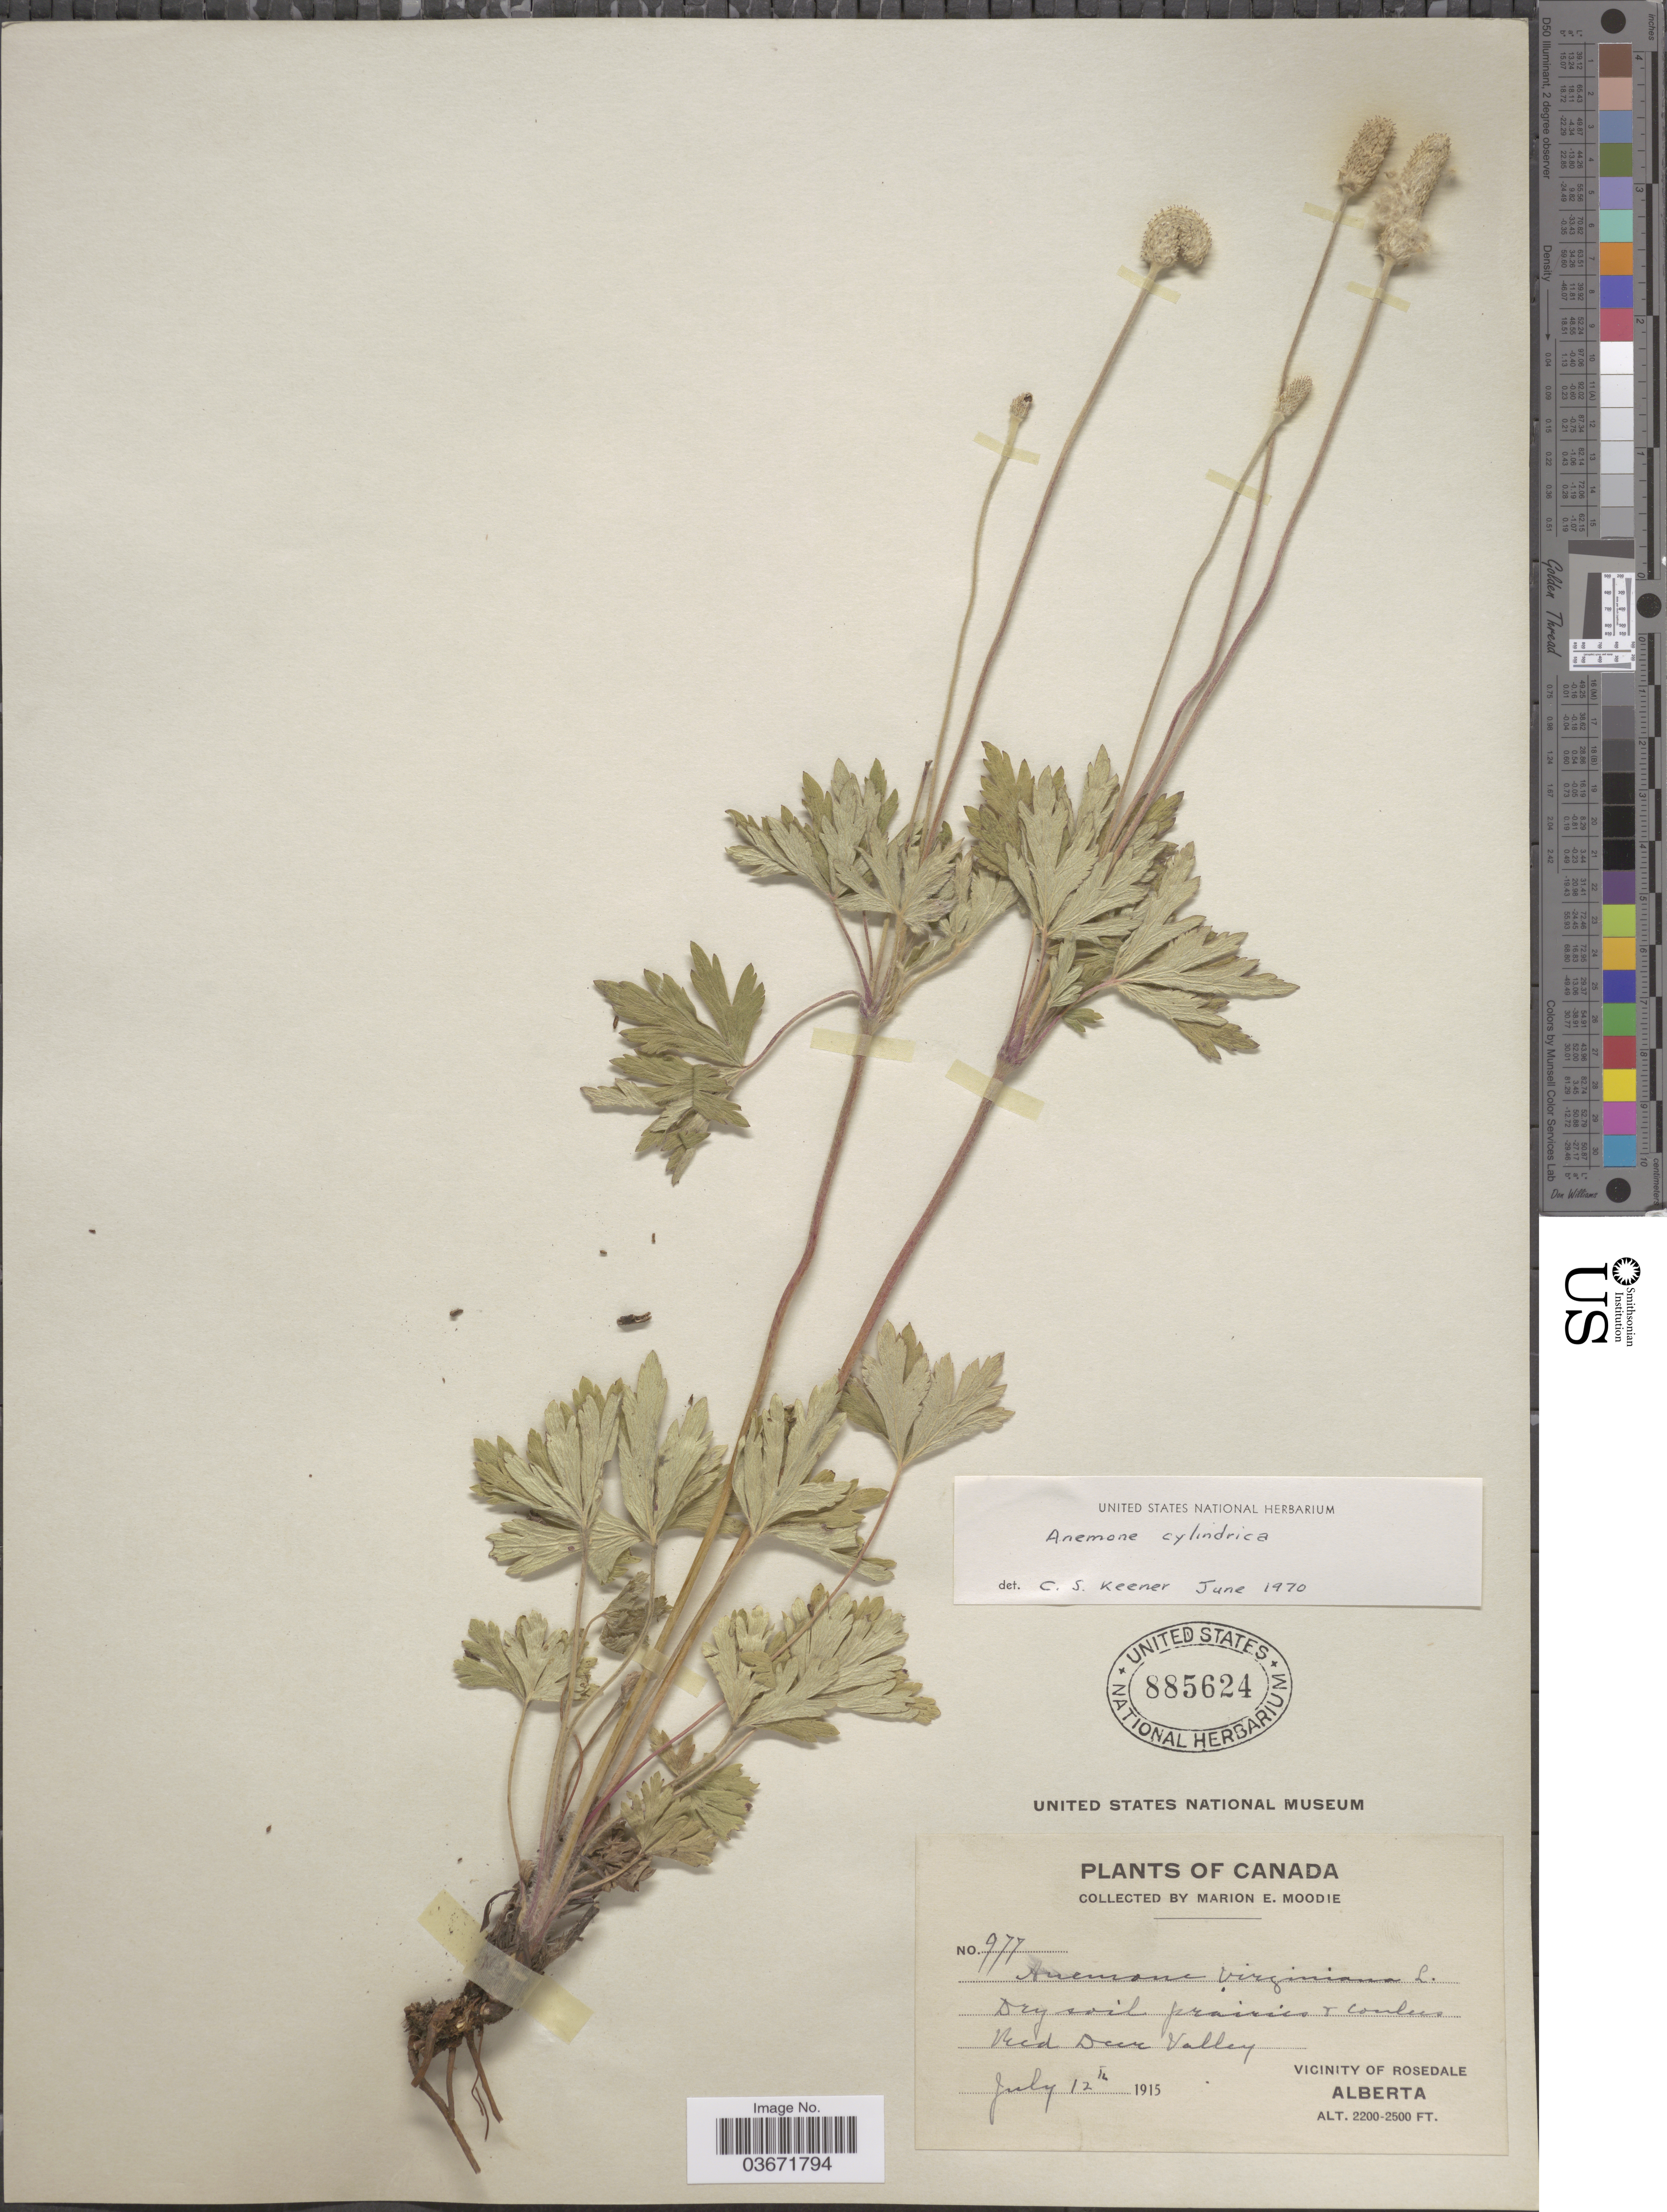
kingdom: Plantae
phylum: Tracheophyta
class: Magnoliopsida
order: Ranunculales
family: Ranunculaceae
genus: Anemone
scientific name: Anemone cylindrica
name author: A. Gray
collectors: M. E. Moodie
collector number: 977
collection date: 1915-07-12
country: Canada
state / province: Alberta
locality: Red Deer Valley. Vicinity of Rosedale.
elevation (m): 671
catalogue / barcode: US 885624